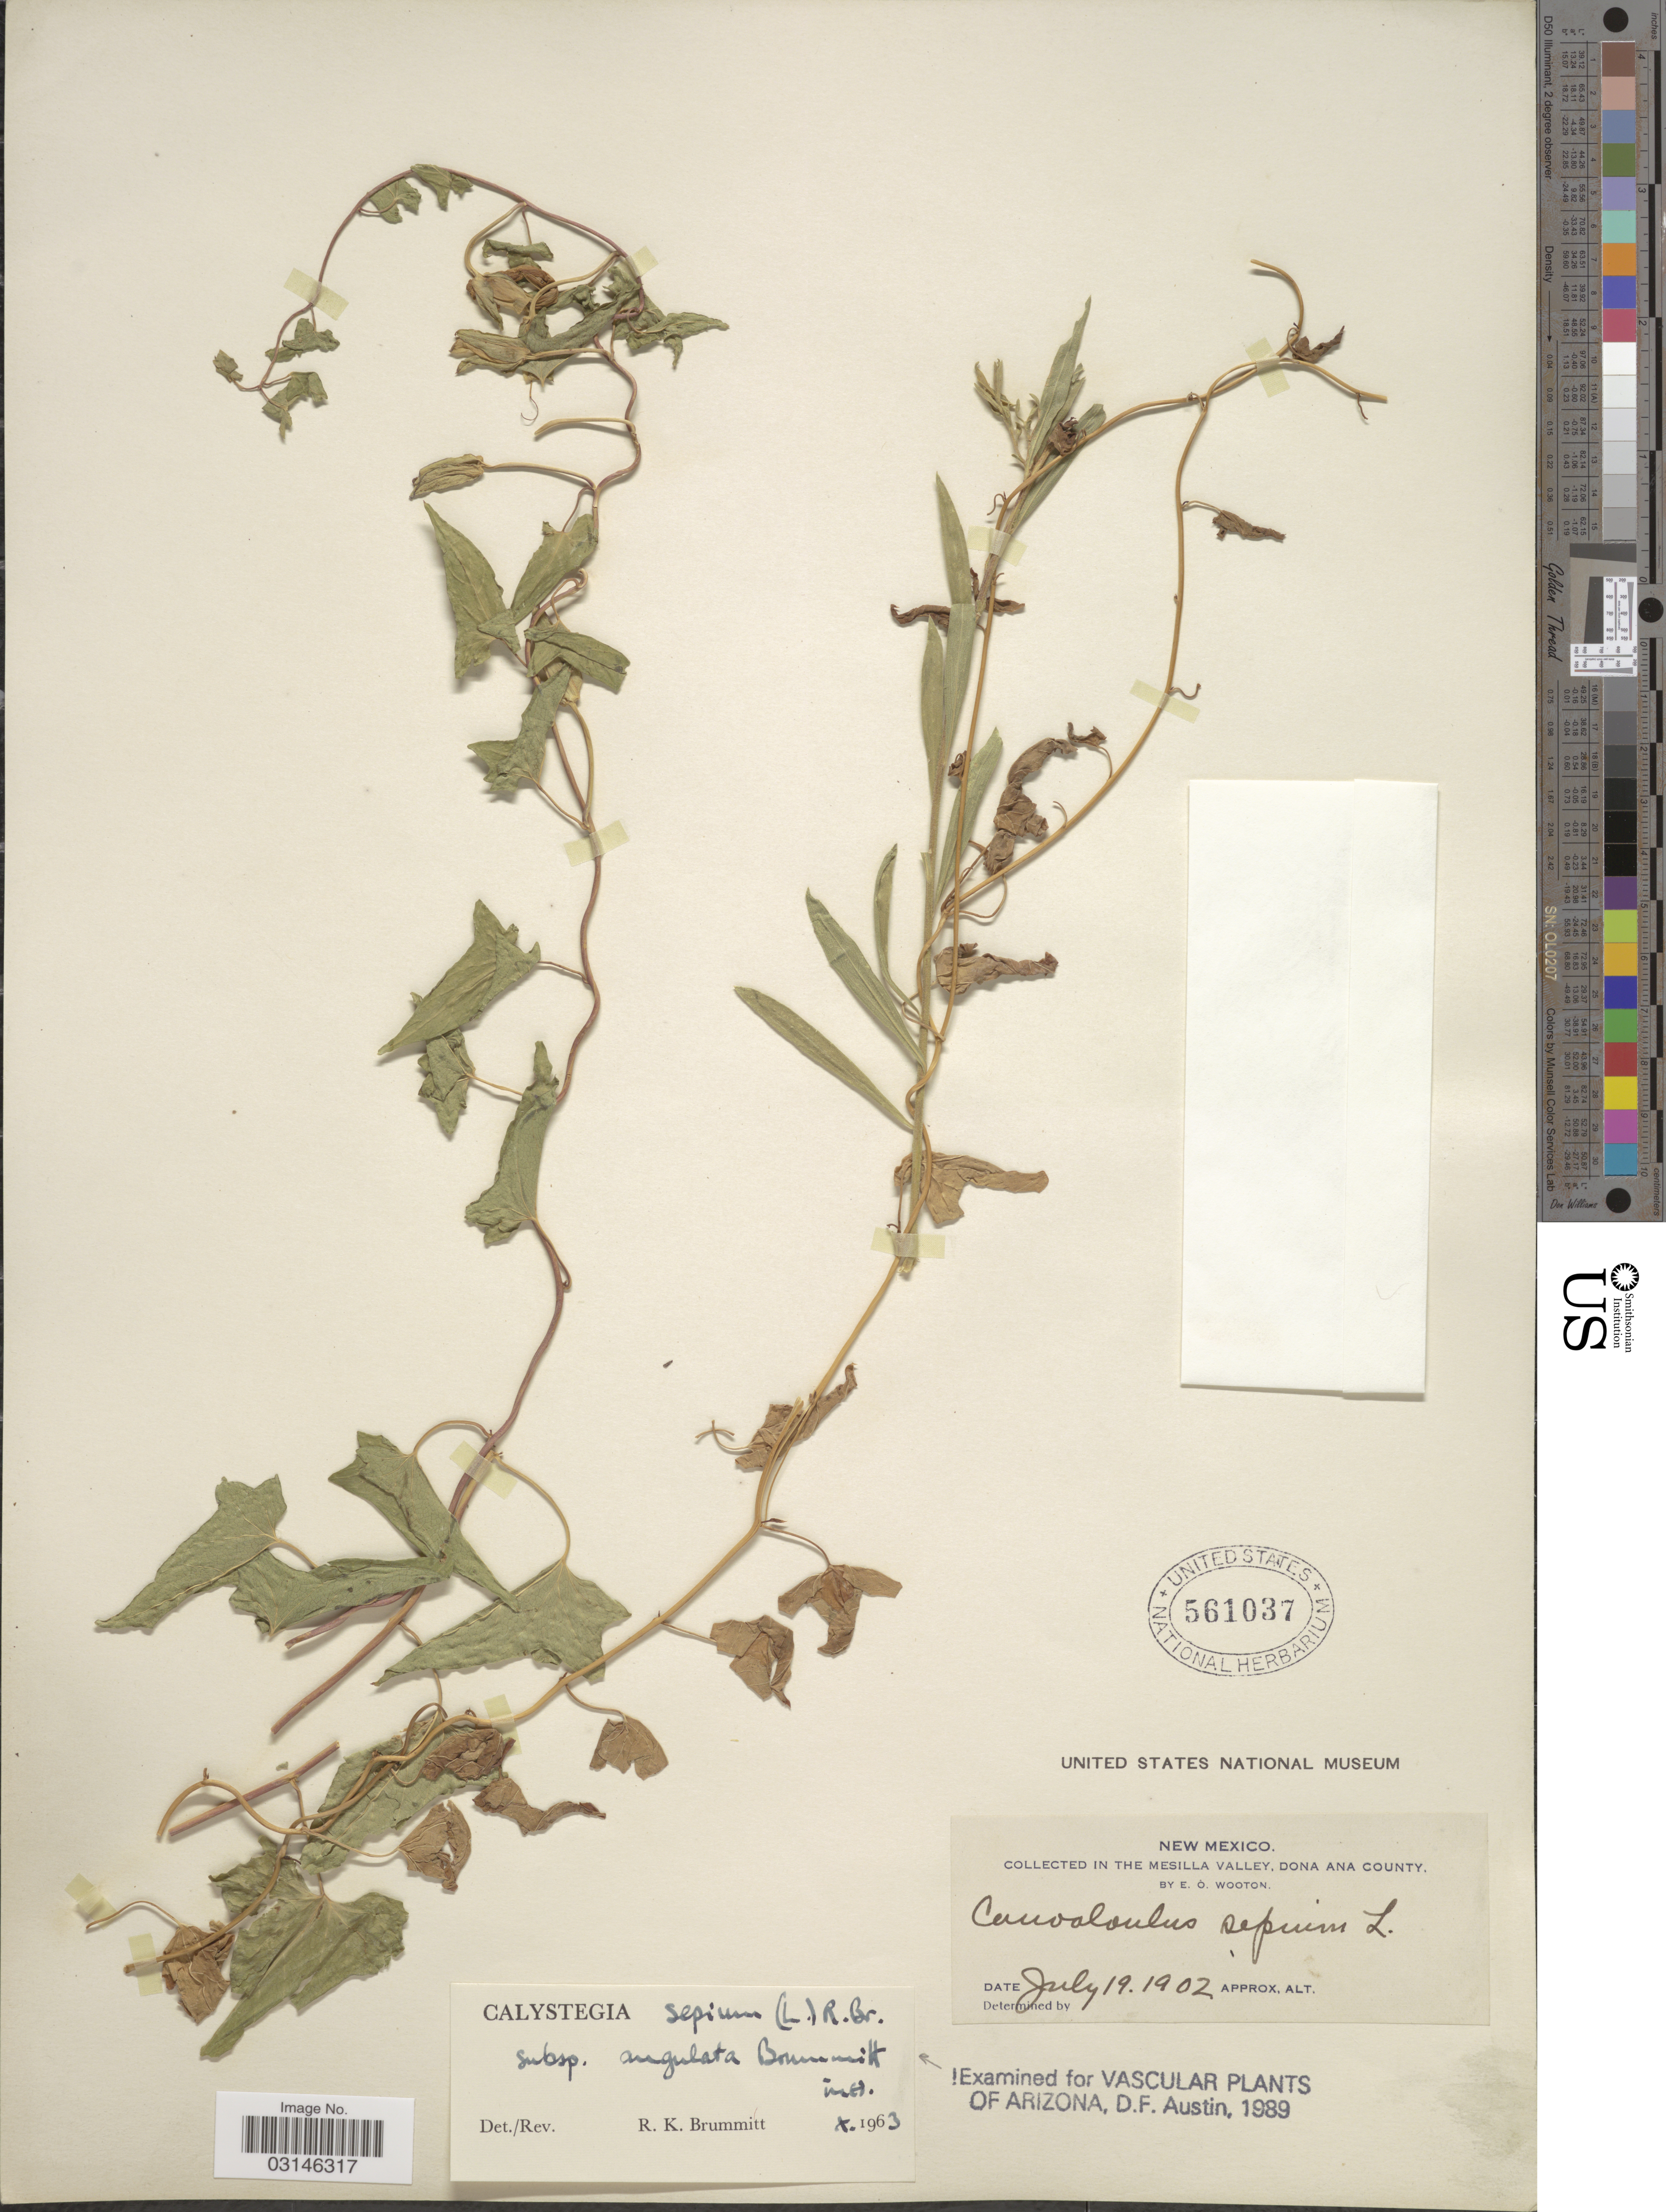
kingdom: Plantae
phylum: Tracheophyta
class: Magnoliopsida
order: Solanales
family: Convolvulaceae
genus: Calystegia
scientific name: Calystegia sepium subsp. angulata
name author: Brummitt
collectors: E. O. Wooton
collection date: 1902-07-19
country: United States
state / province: New Mexico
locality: In the Mesilla Valley, Dona Ana County.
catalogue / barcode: US 561037